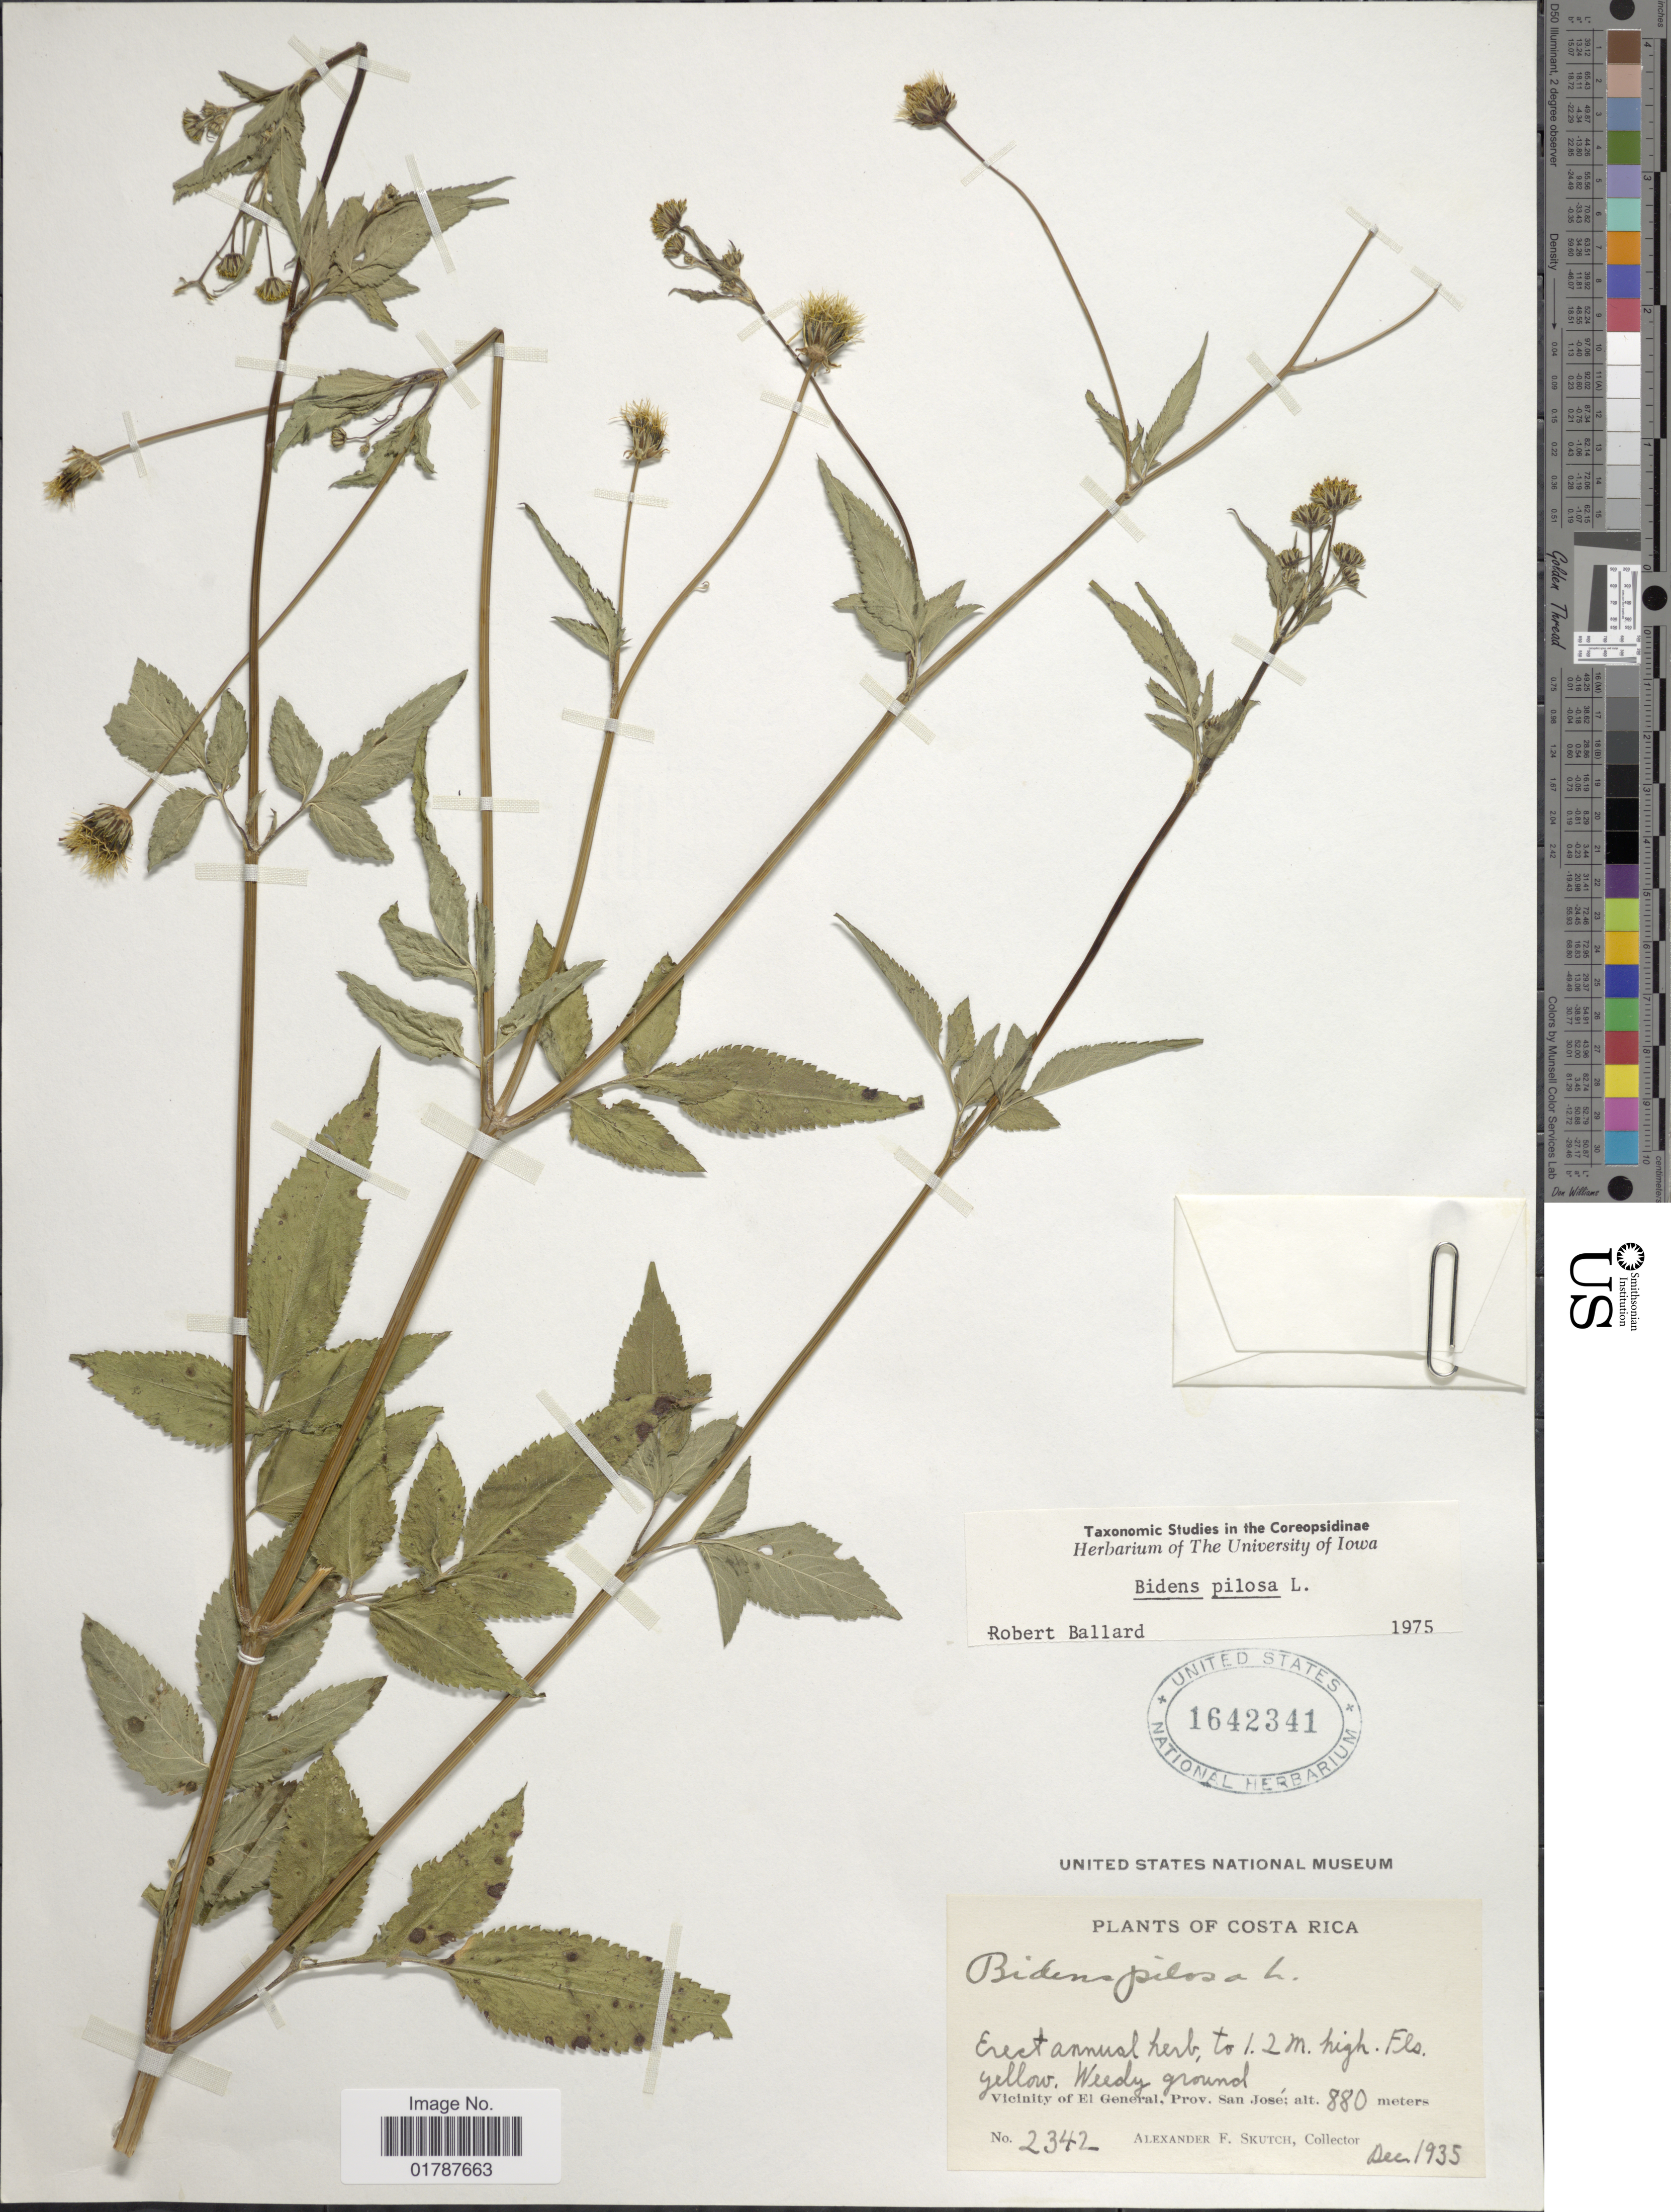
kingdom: Plantae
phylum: Tracheophyta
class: Magnoliopsida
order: Asterales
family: Asteraceae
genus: Bidens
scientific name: Bidens pilosa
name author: L.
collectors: A. F. Skutch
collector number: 2342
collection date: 1935-12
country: Costa Rica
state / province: San José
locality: Vicinity of El General, Prov. San Jose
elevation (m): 880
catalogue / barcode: US 1642341